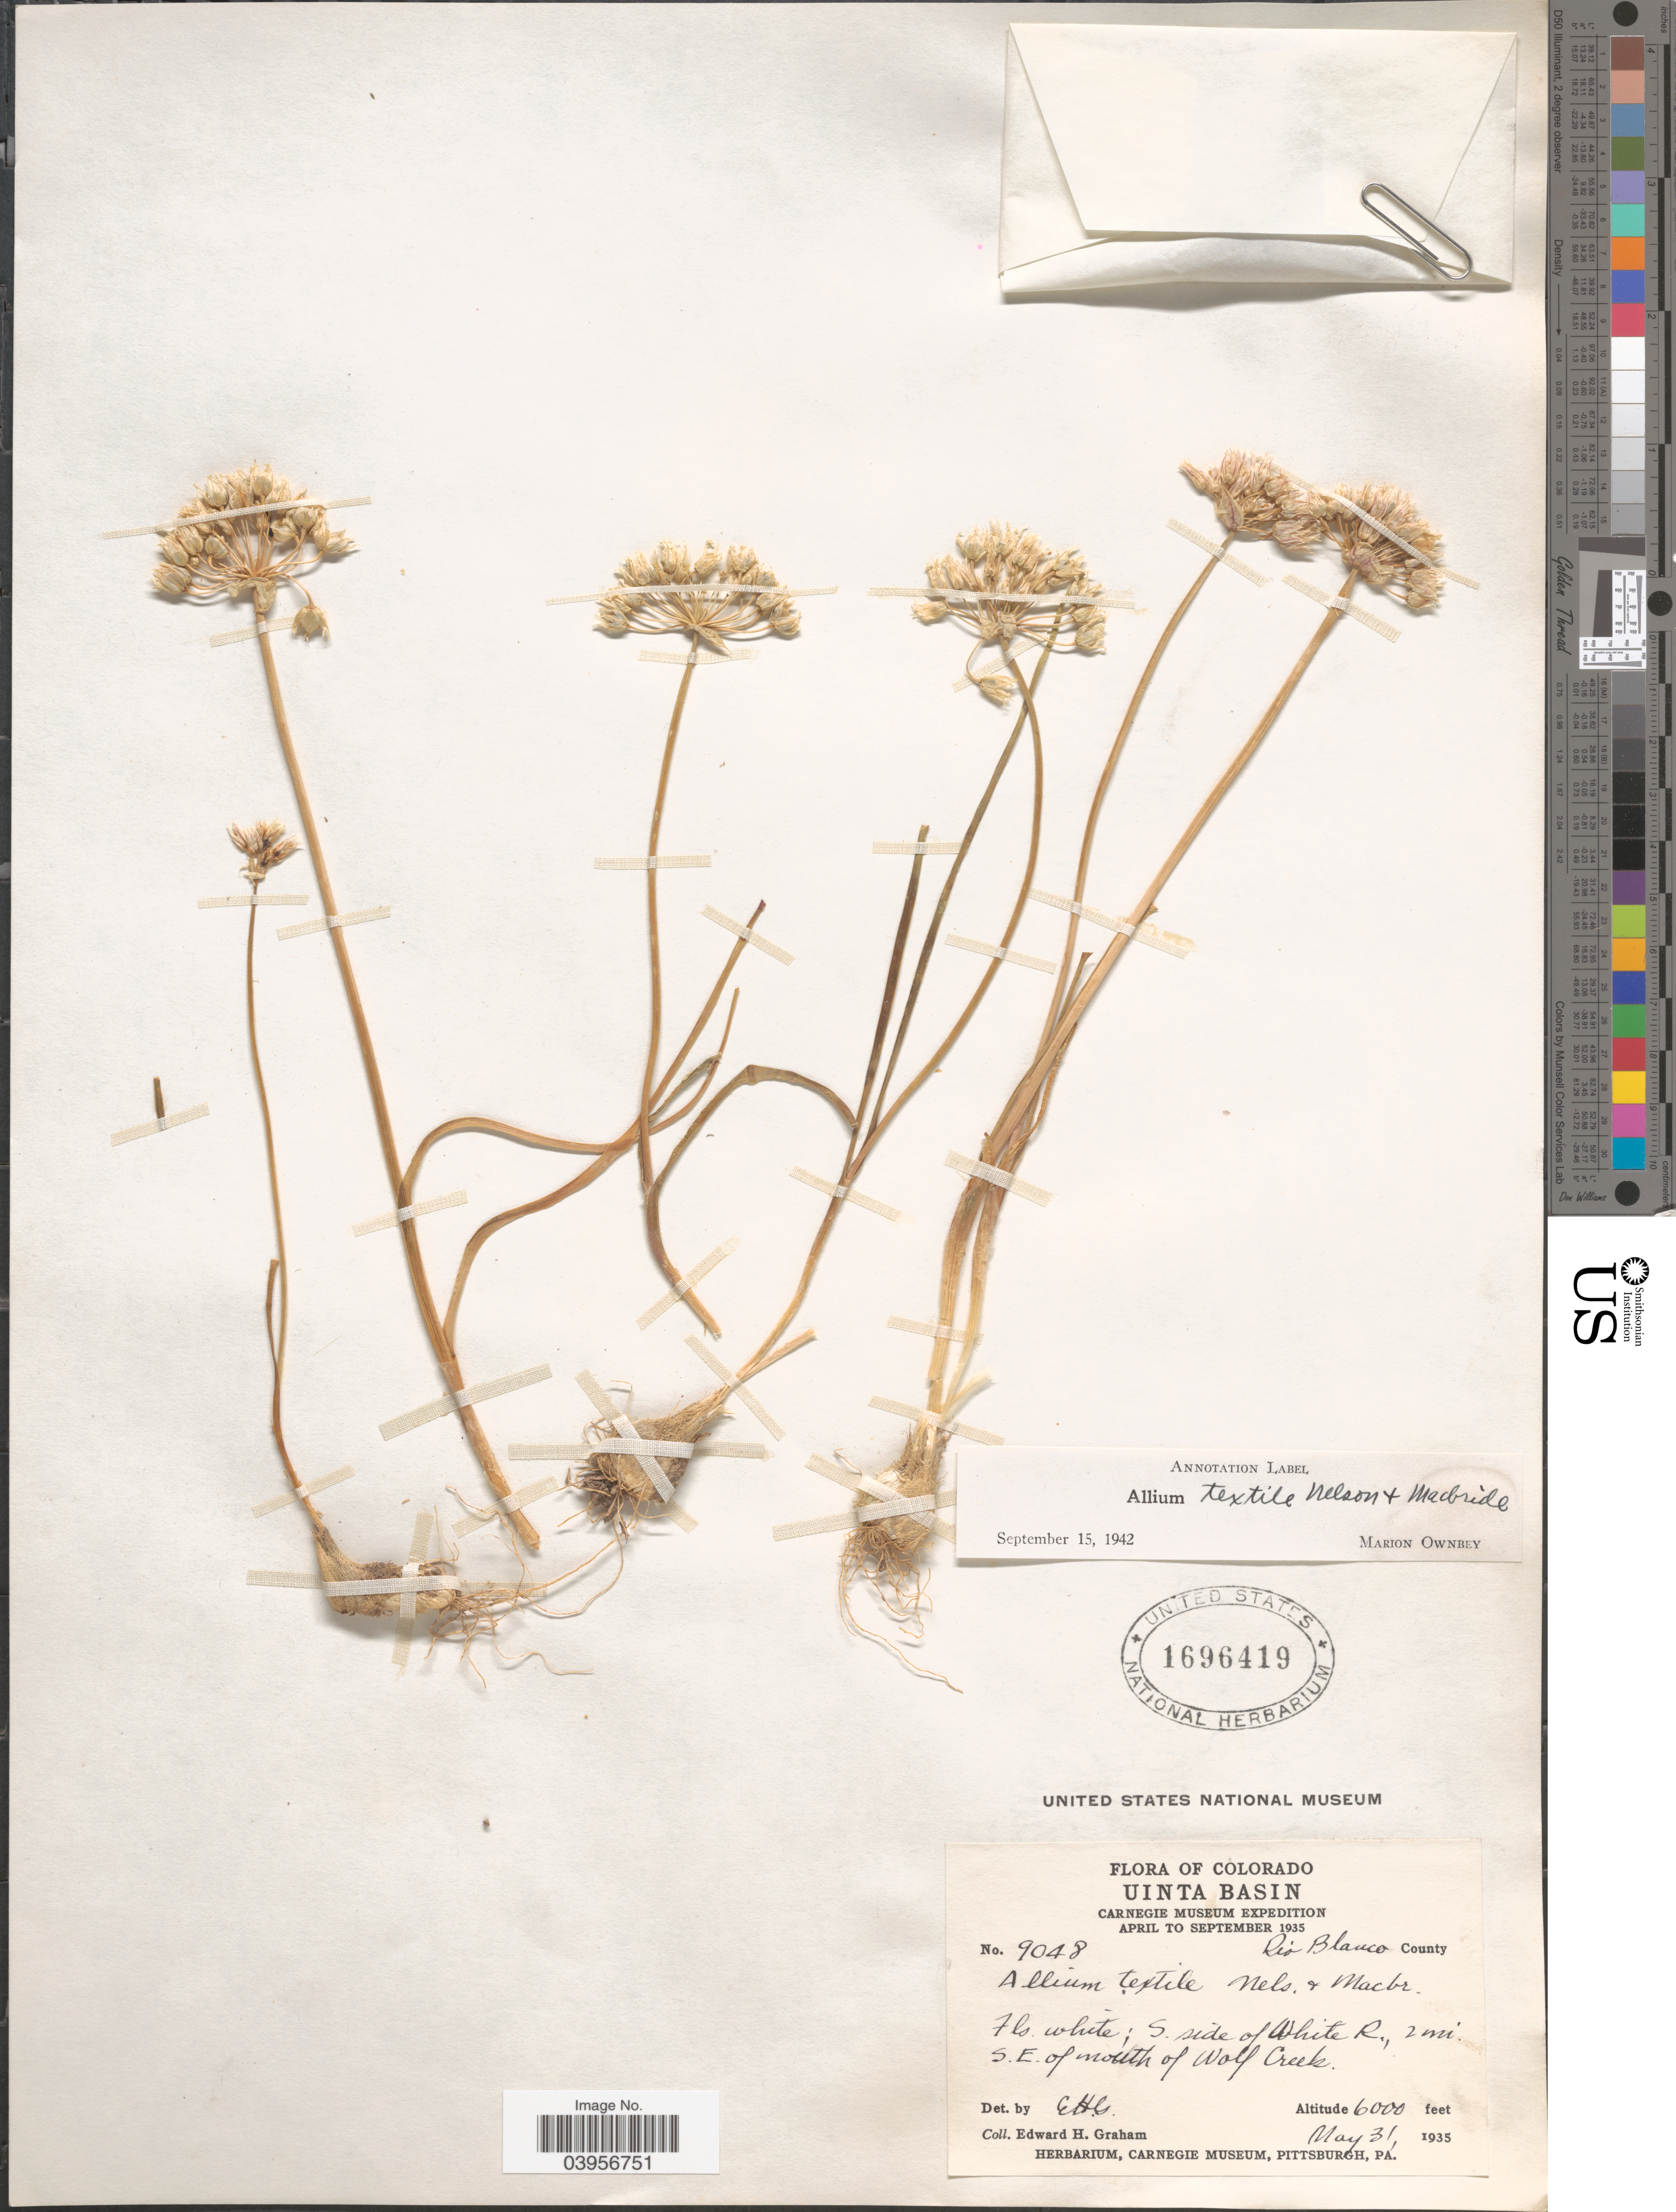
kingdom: Plantae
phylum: Tracheophyta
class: Liliopsida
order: Asparagales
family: Amaryllidaceae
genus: Allium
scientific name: Allium textile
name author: A. Nelson & J.F. Macbr.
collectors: E. H. Graham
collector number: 9048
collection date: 1935-05-31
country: United States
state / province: Colorado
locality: Uinta Basin. Rio Blanco County. S. side of White R., 2 mi. S.E. of mouth of Wolf Creek.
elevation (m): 1829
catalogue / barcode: US 1696419